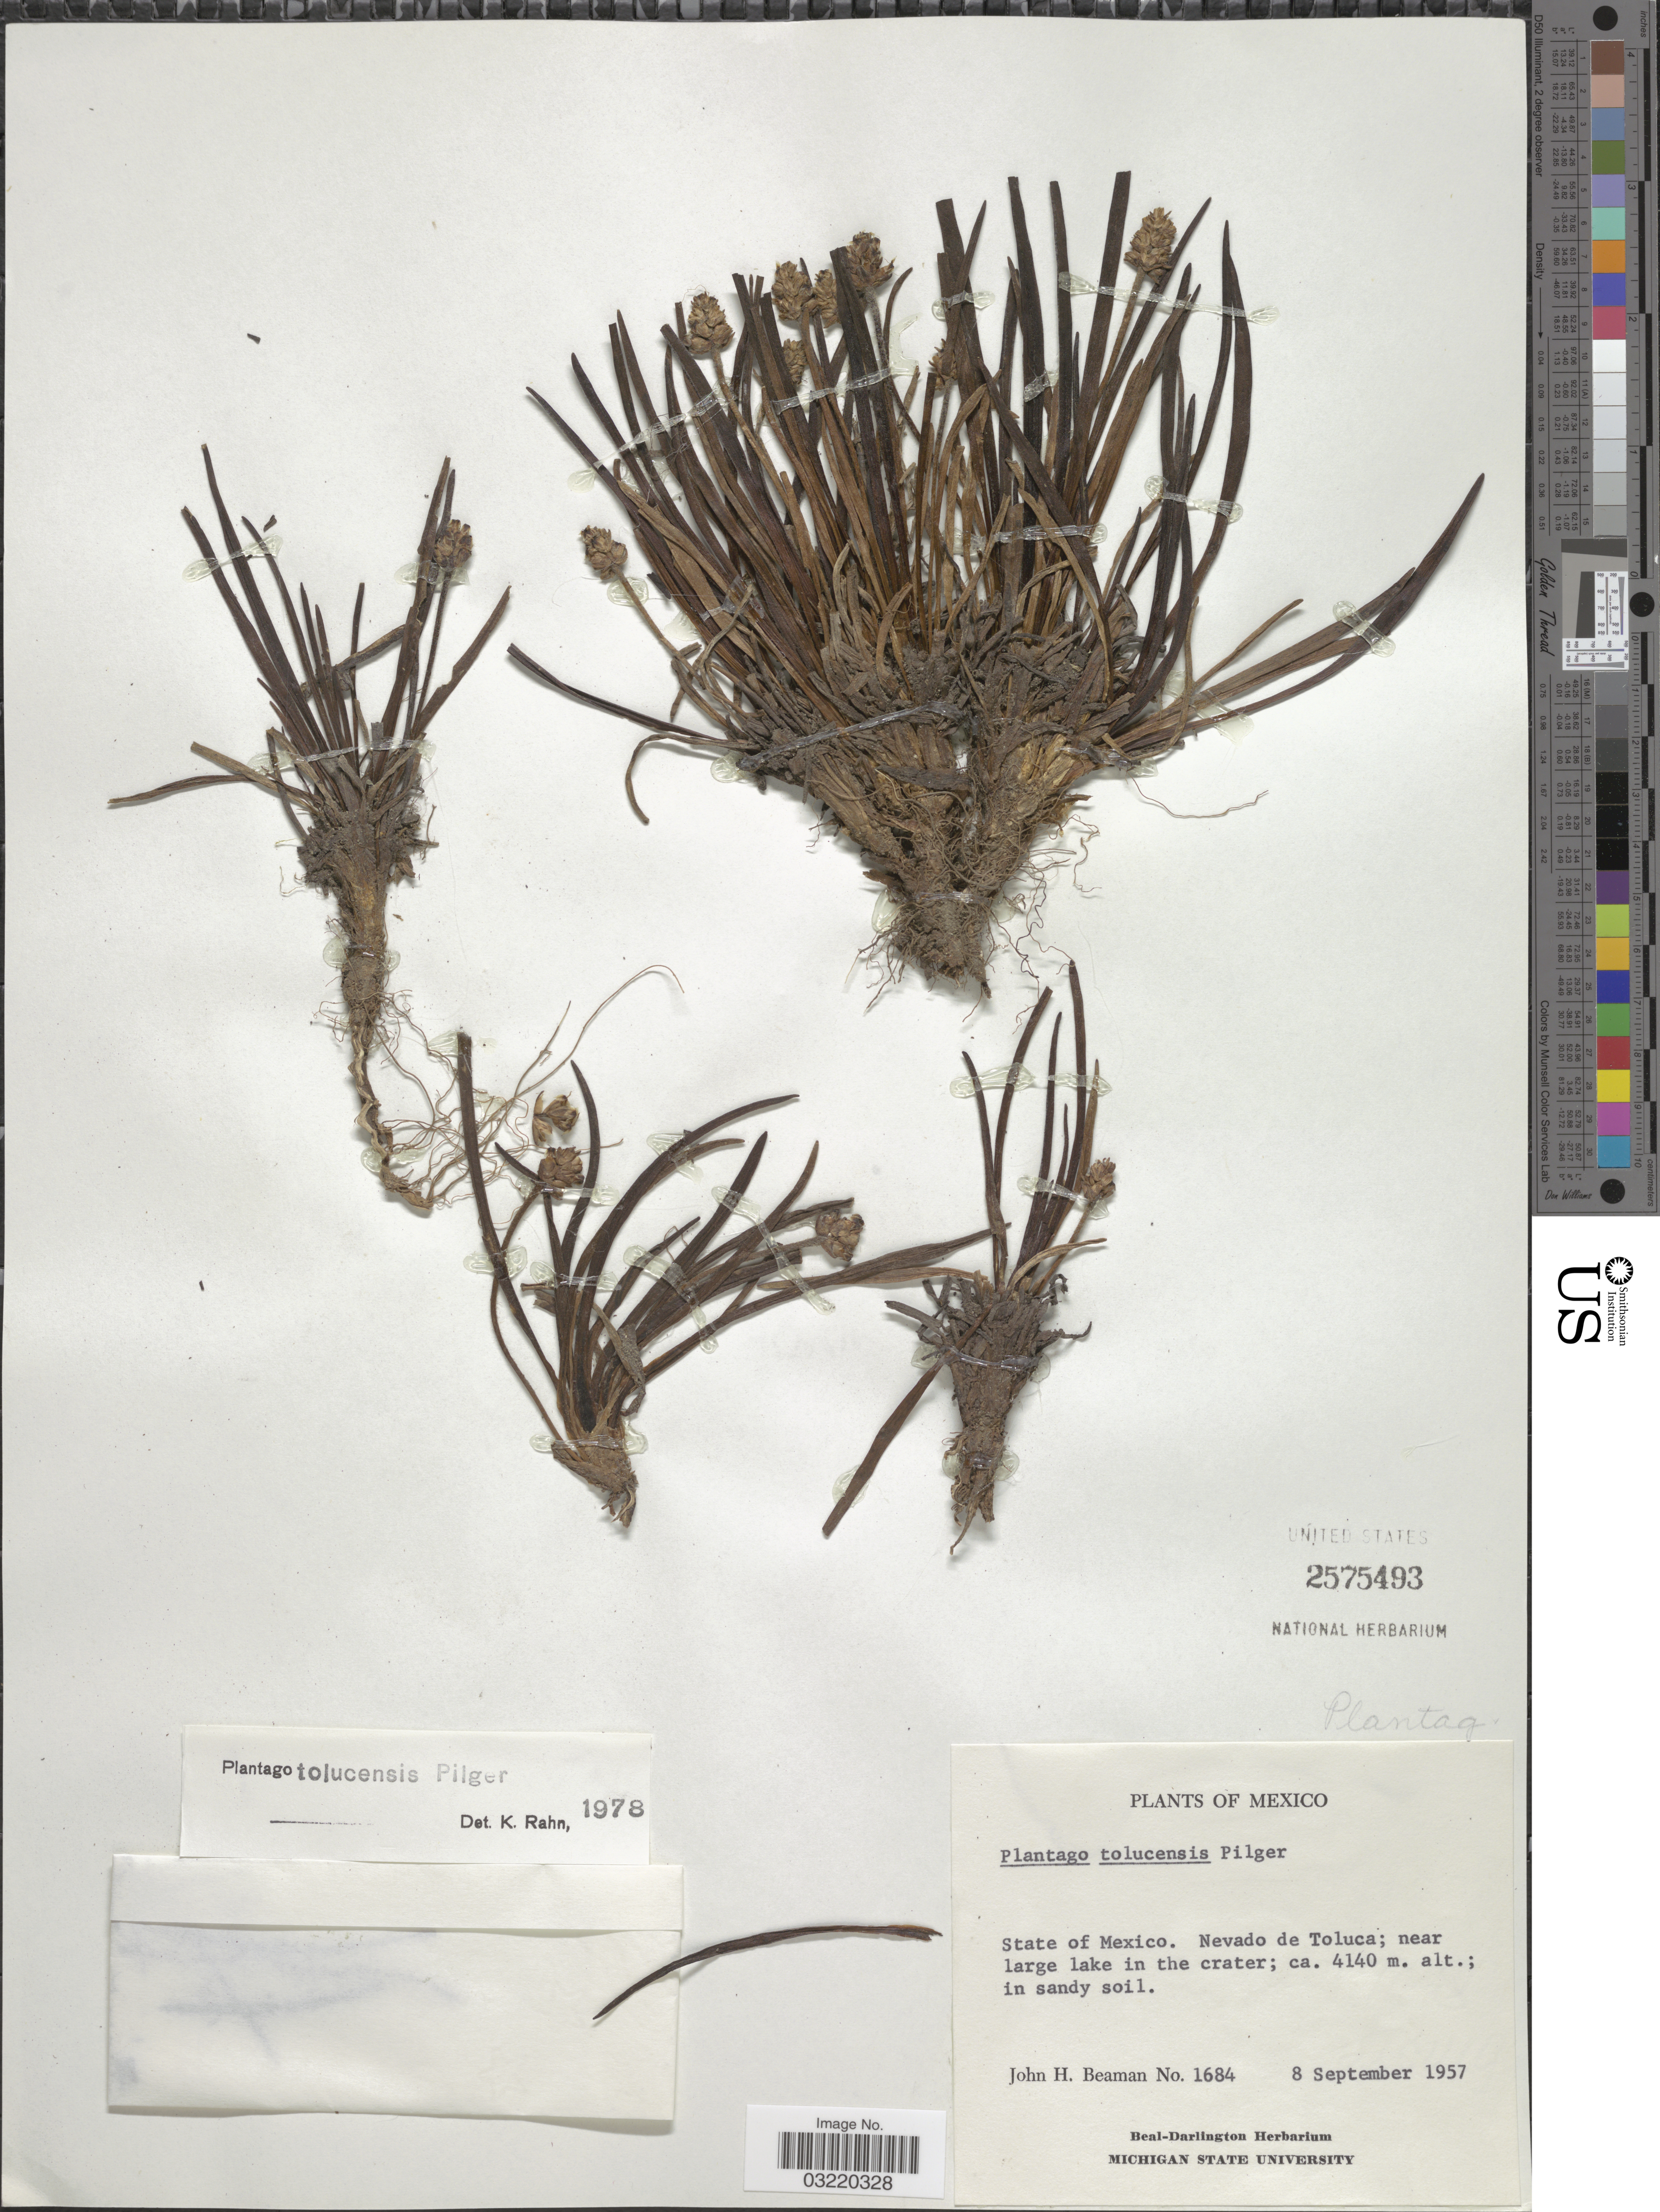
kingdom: Plantae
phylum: Tracheophyta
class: Magnoliopsida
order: Lamiales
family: Plantaginaceae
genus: Plantago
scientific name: Plantago tolucensis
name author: Pilg.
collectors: J. H. Beaman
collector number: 1684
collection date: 1957-09-08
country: Mexico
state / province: México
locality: Nevado de Toluca; near large lake in the crater.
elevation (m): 4140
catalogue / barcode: US 2575493